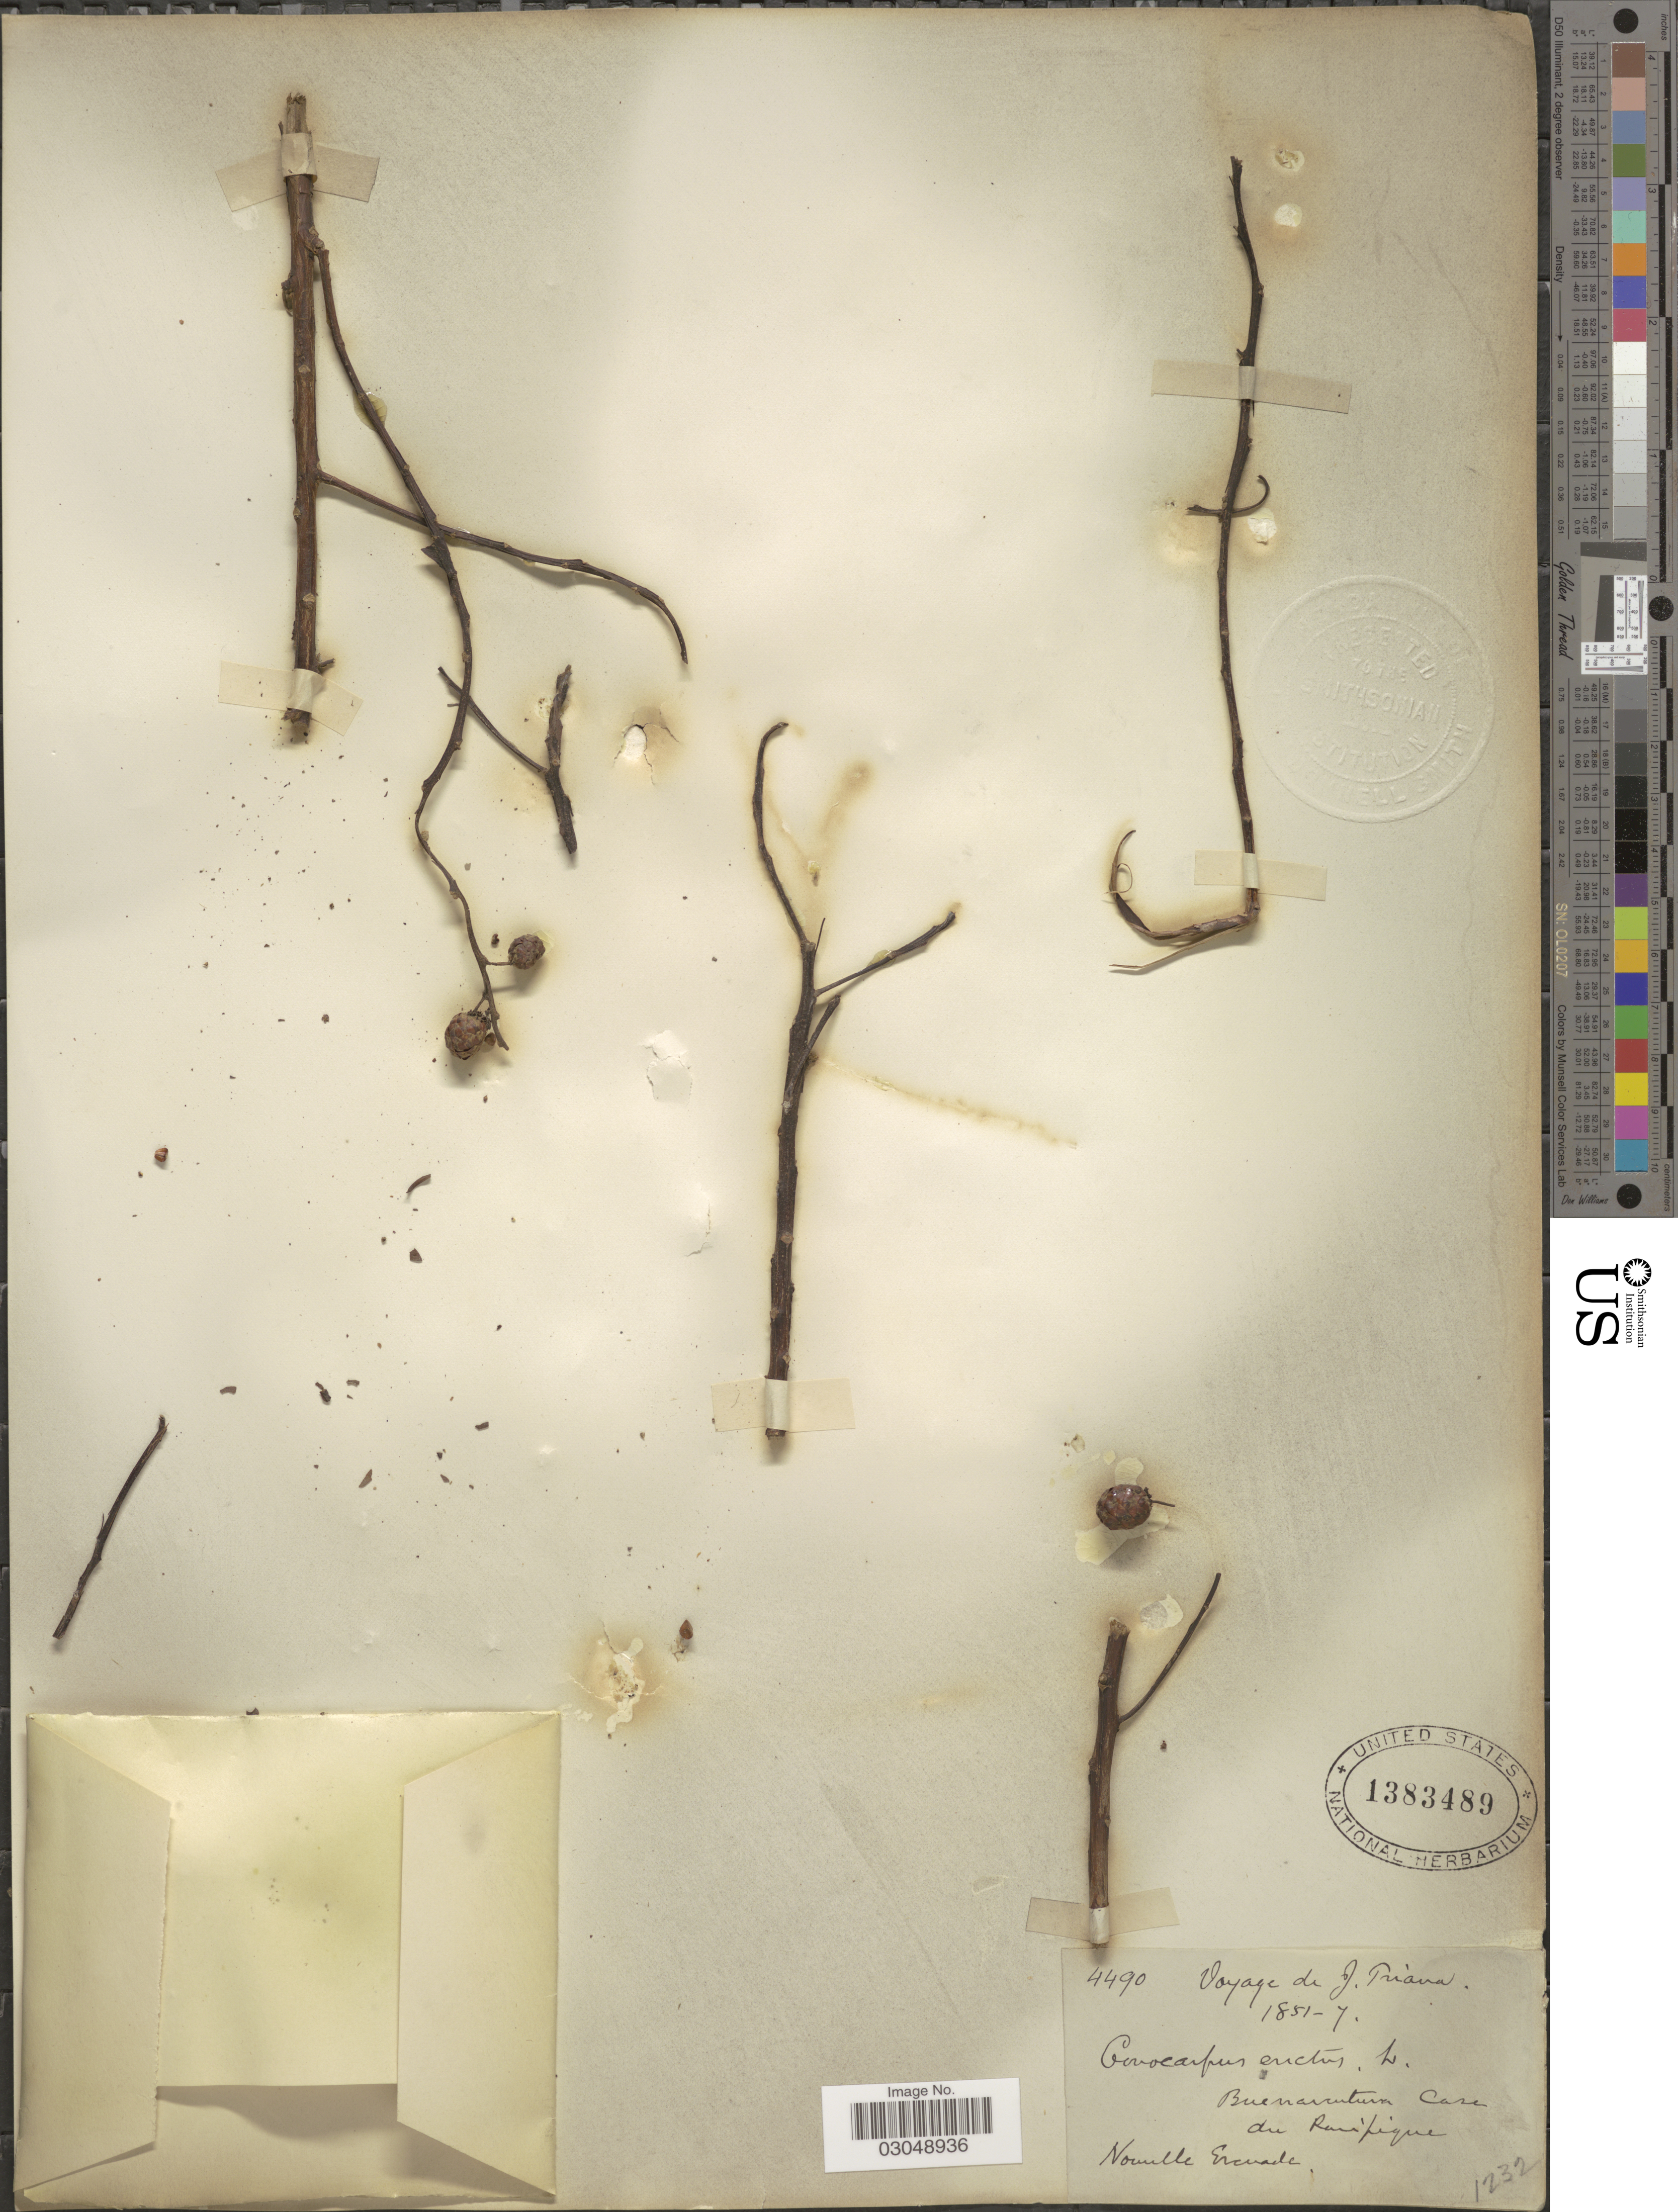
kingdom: Plantae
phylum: Tracheophyta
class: Magnoliopsida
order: Myrtales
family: Combretaceae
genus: Conocarpus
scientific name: Conocarpus erectus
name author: L.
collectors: J. Triana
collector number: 4490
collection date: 1851/1857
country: Colombia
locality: Buenaventura Case [interpreted] du Pacìfique. Nouvelle Grenade.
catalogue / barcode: US 1383489